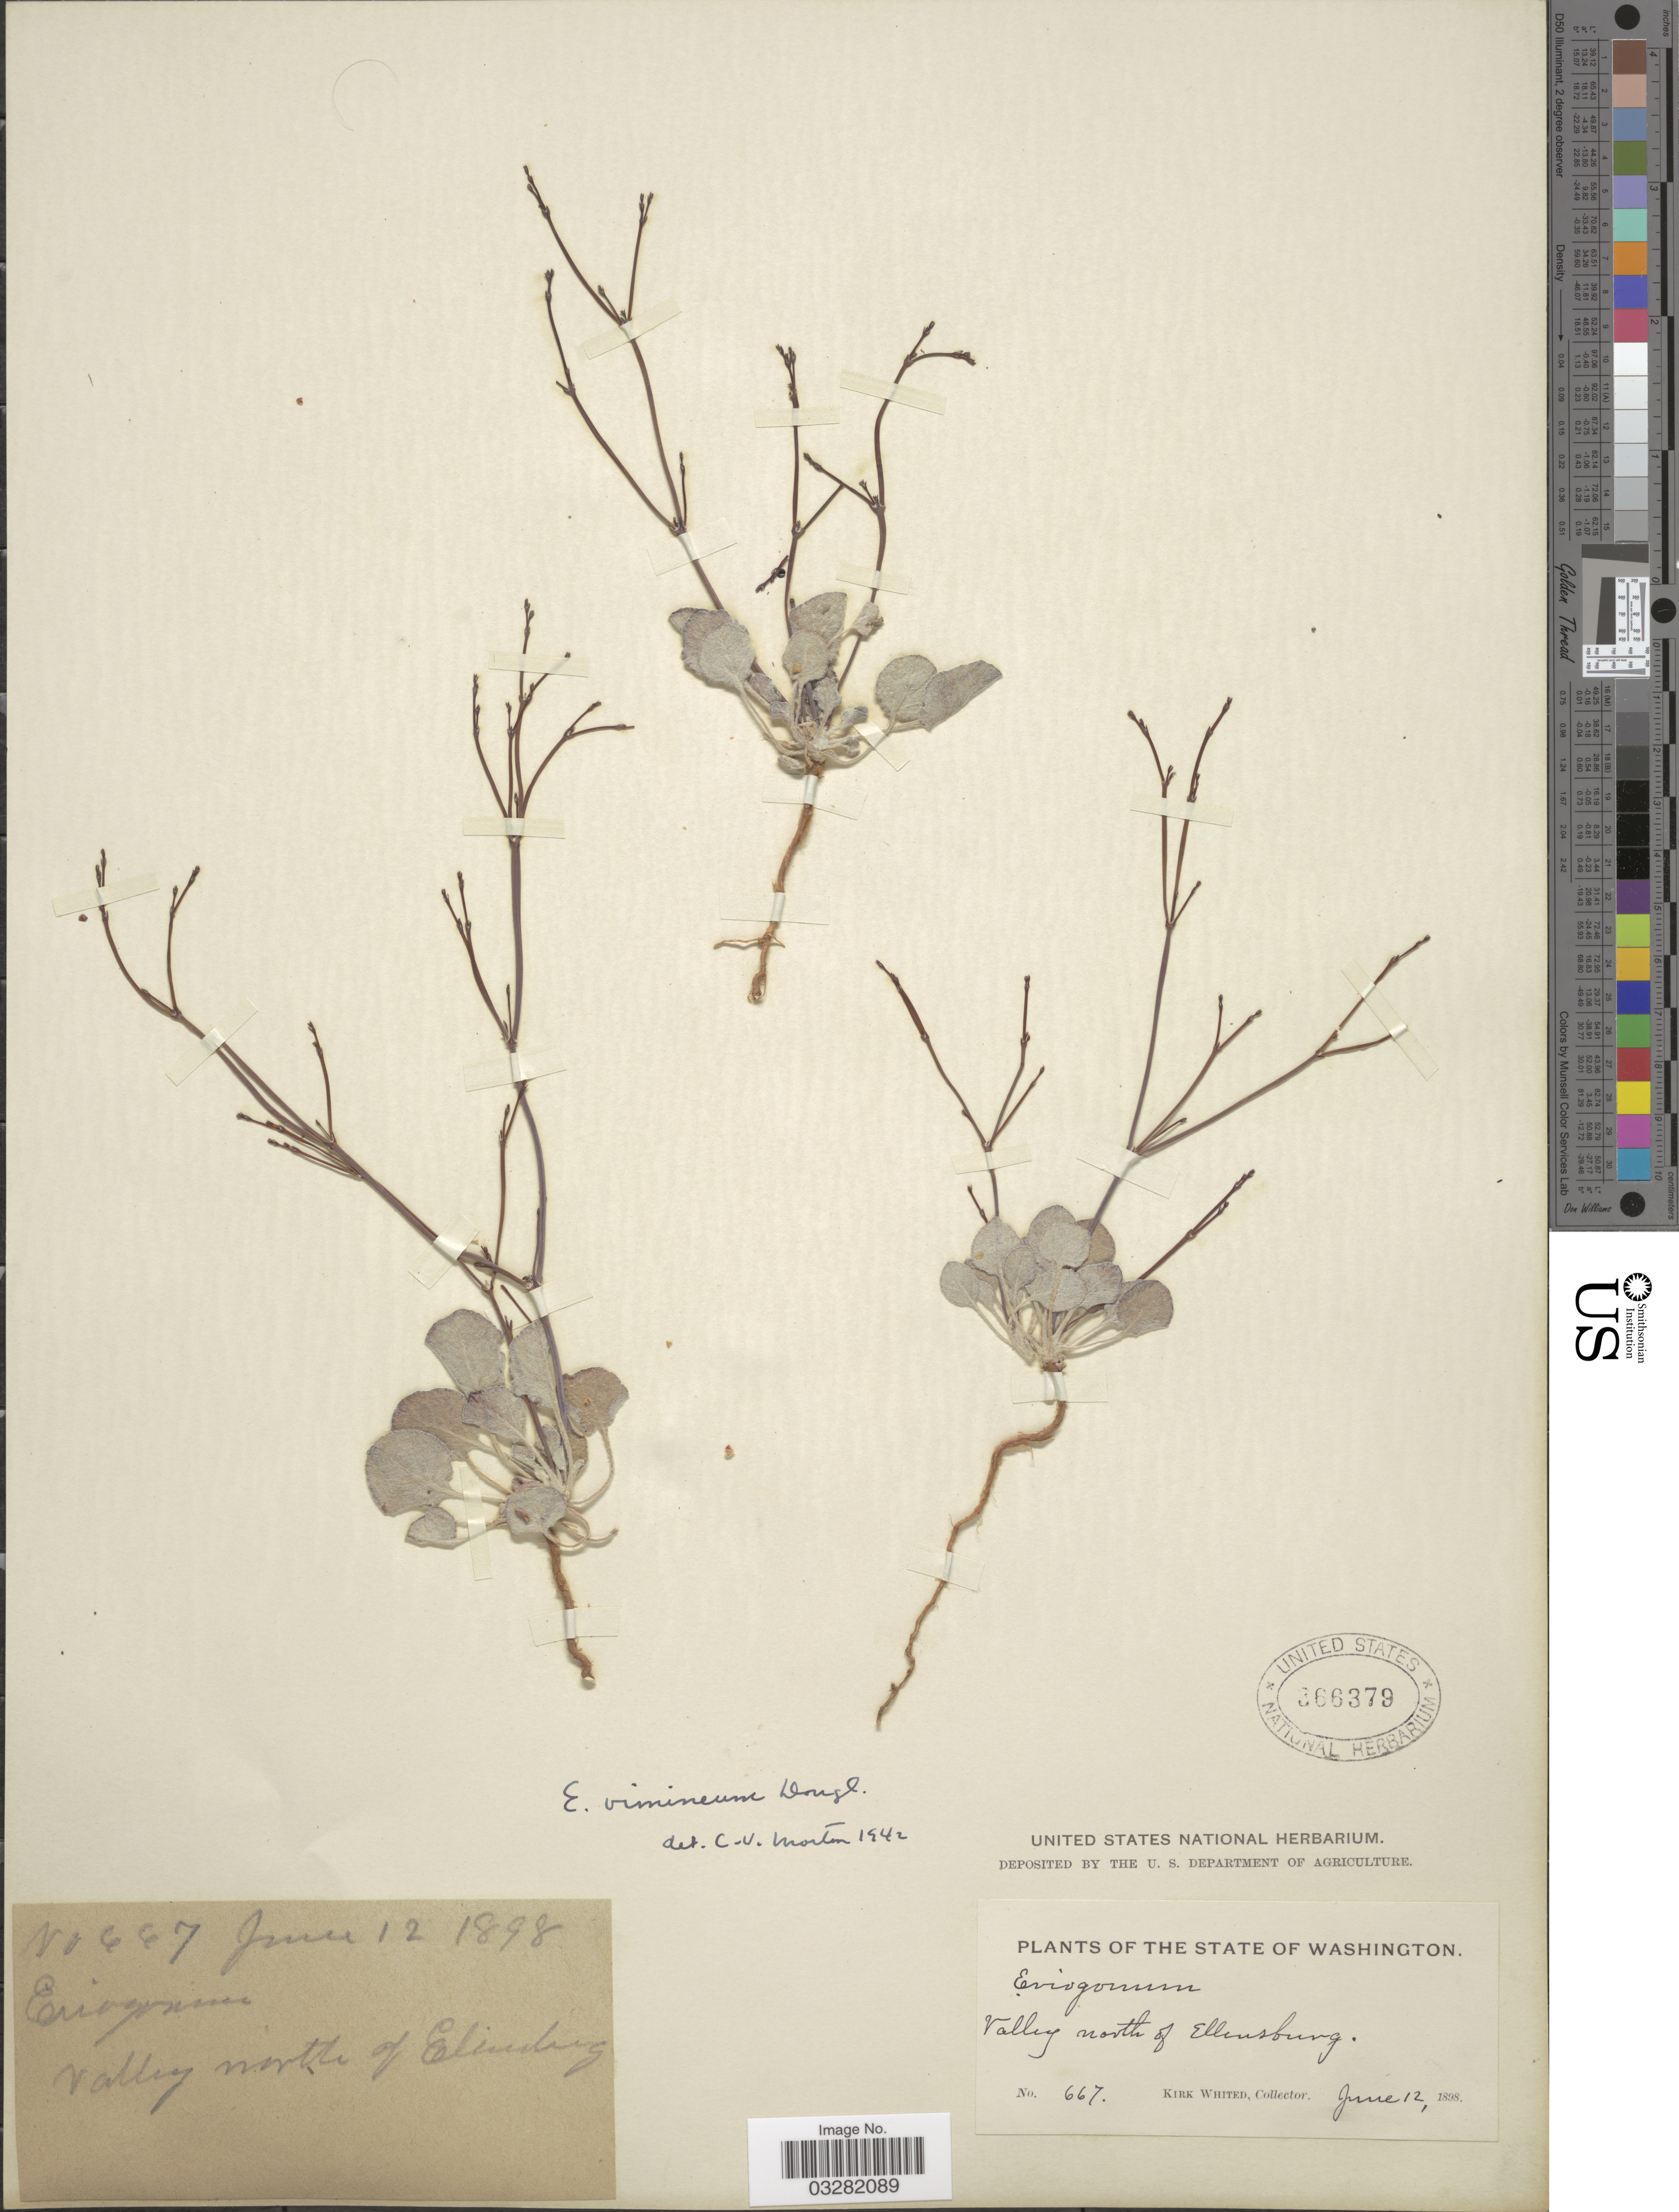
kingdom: Plantae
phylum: Tracheophyta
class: Magnoliopsida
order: Caryophyllales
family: Polygonaceae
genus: Eriogonum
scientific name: Eriogonum vimineum var. vimineum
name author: Douglas ex Benth.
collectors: K. Whited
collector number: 667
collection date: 1898-06-12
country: United States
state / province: Washington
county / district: Kittitas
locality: Valley north of Ellensburg.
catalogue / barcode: US 366379